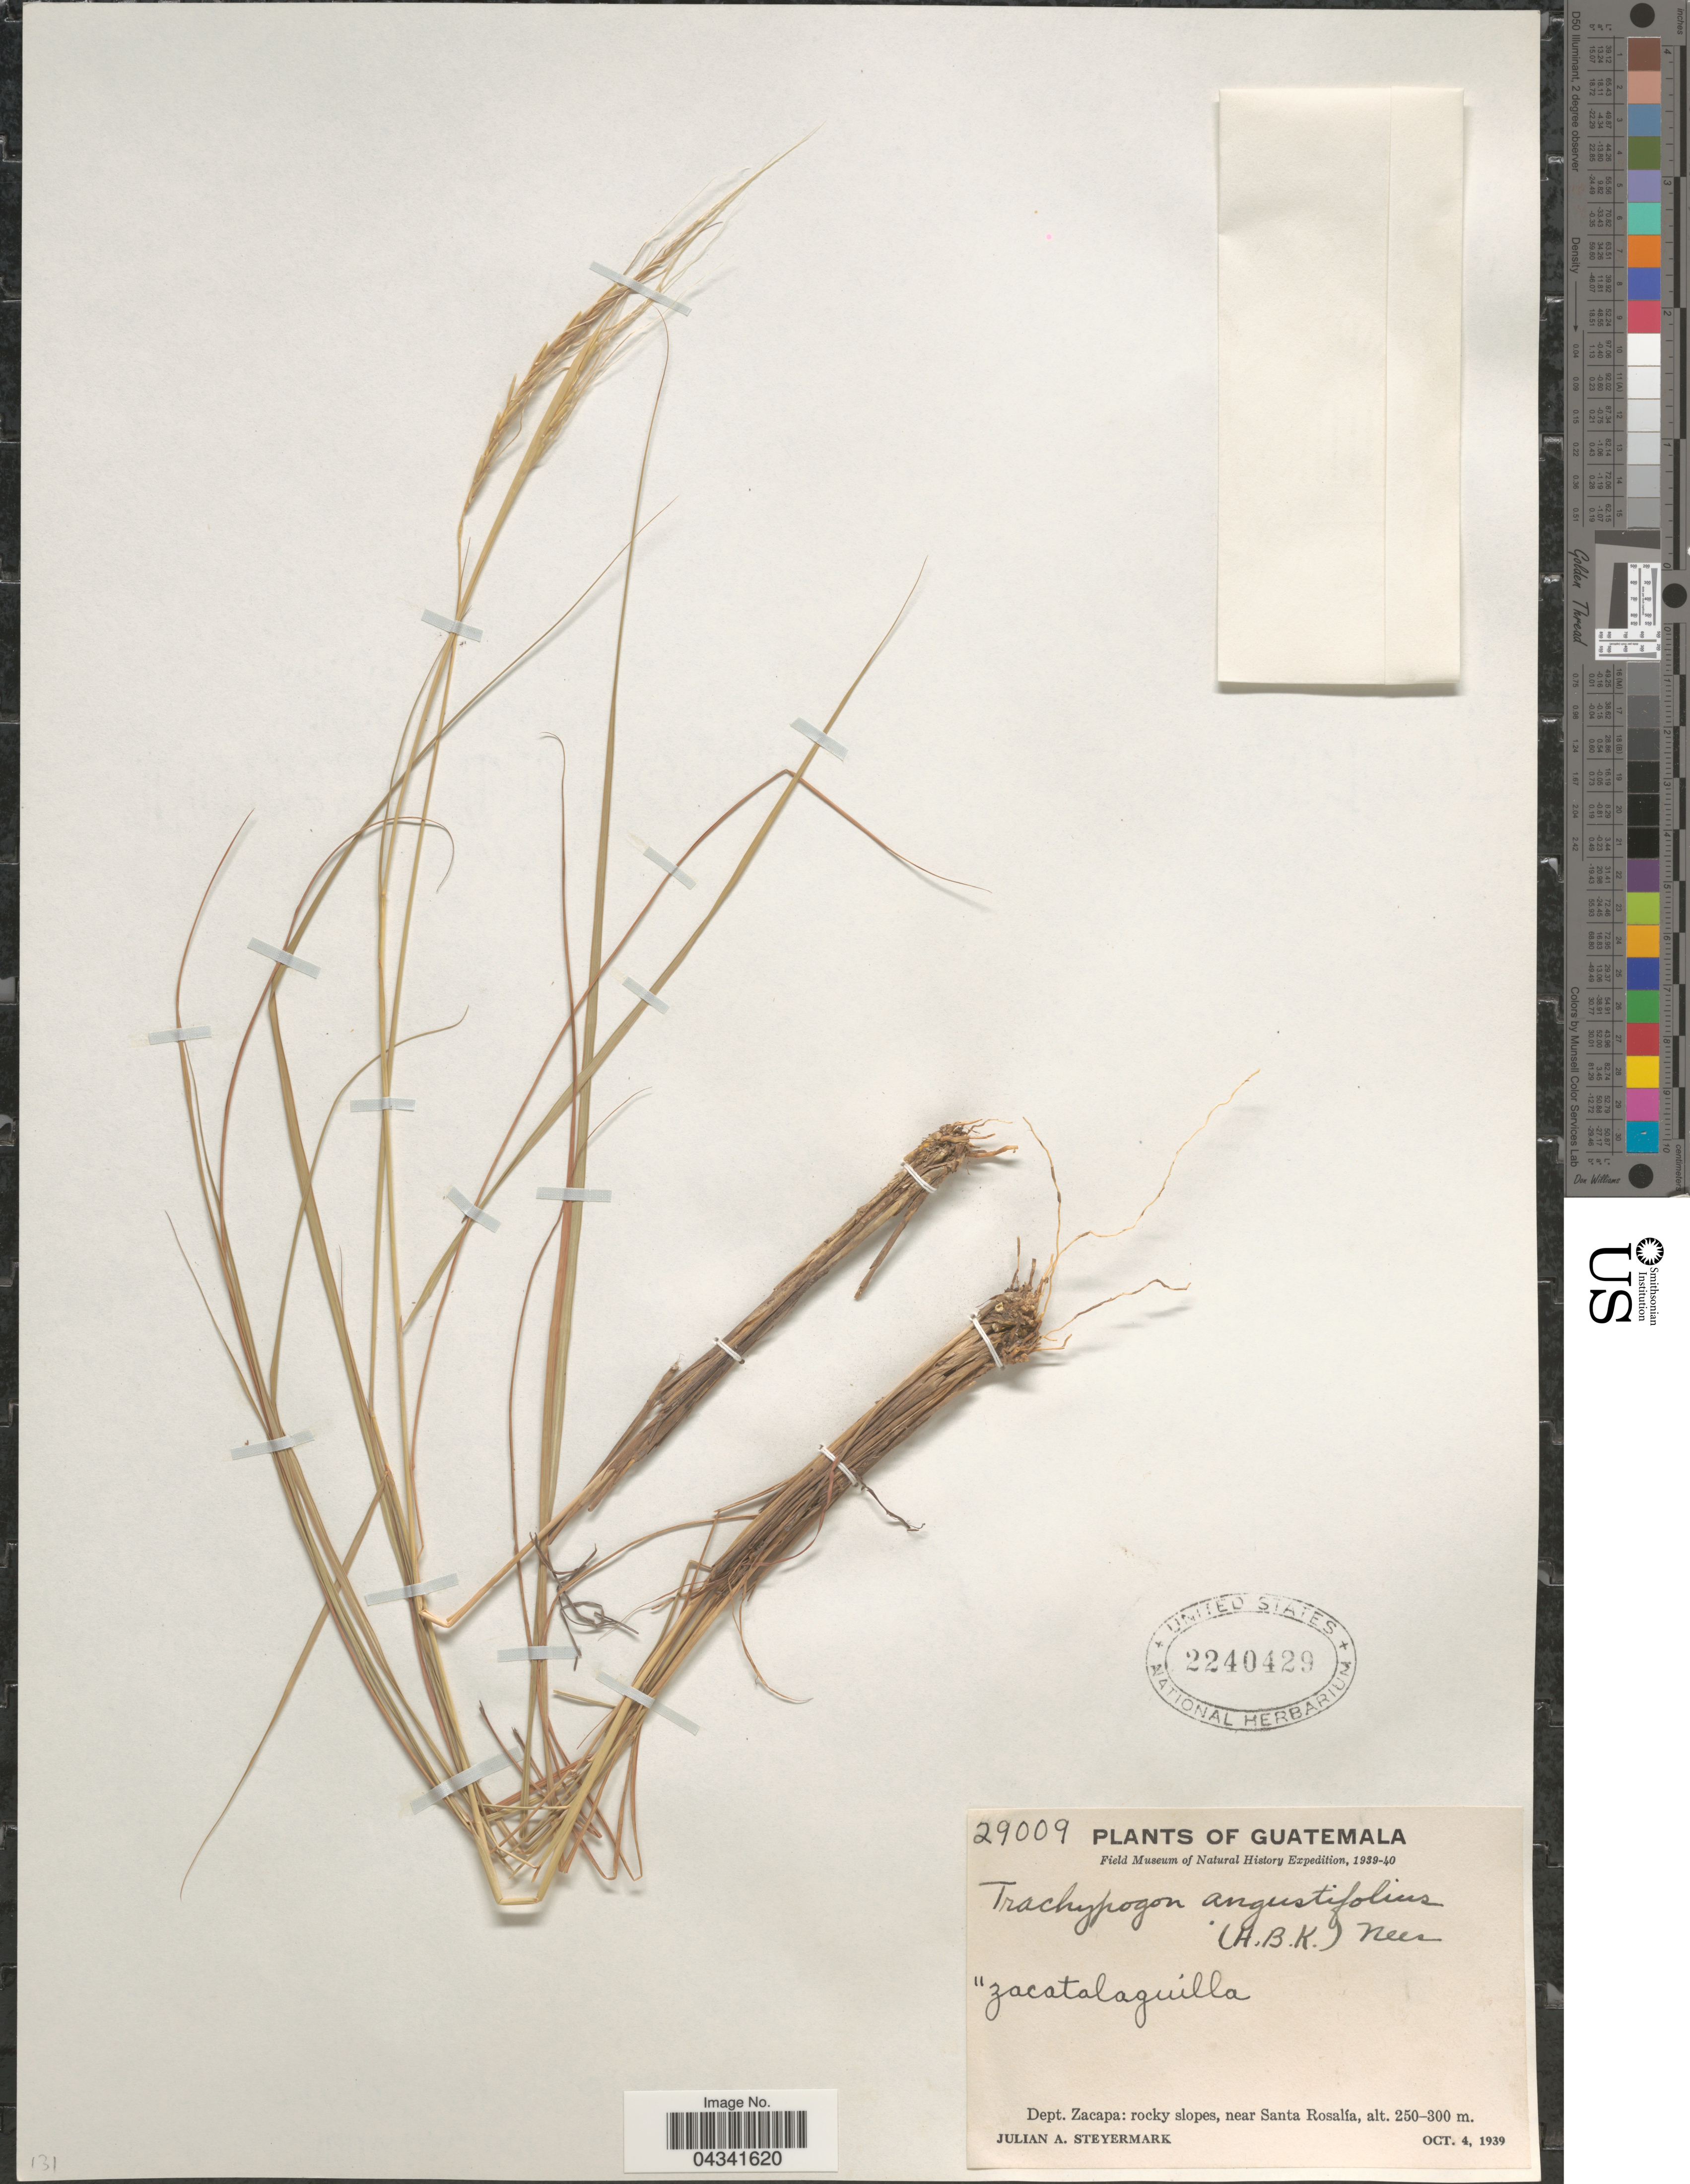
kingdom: Plantae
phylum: Tracheophyta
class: Liliopsida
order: Poales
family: Poaceae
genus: Trachypogon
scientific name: Trachypogon spicatus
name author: (L. f.) Kuntze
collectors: J. Steyermark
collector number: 29009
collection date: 1939-10-04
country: Guatemala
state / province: Zacapa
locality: Field Museum of Natural History Expedition, 1939-40. Dept. Zacapa: rocky slopes, near Santa Rosalía.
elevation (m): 250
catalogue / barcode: US 2240429